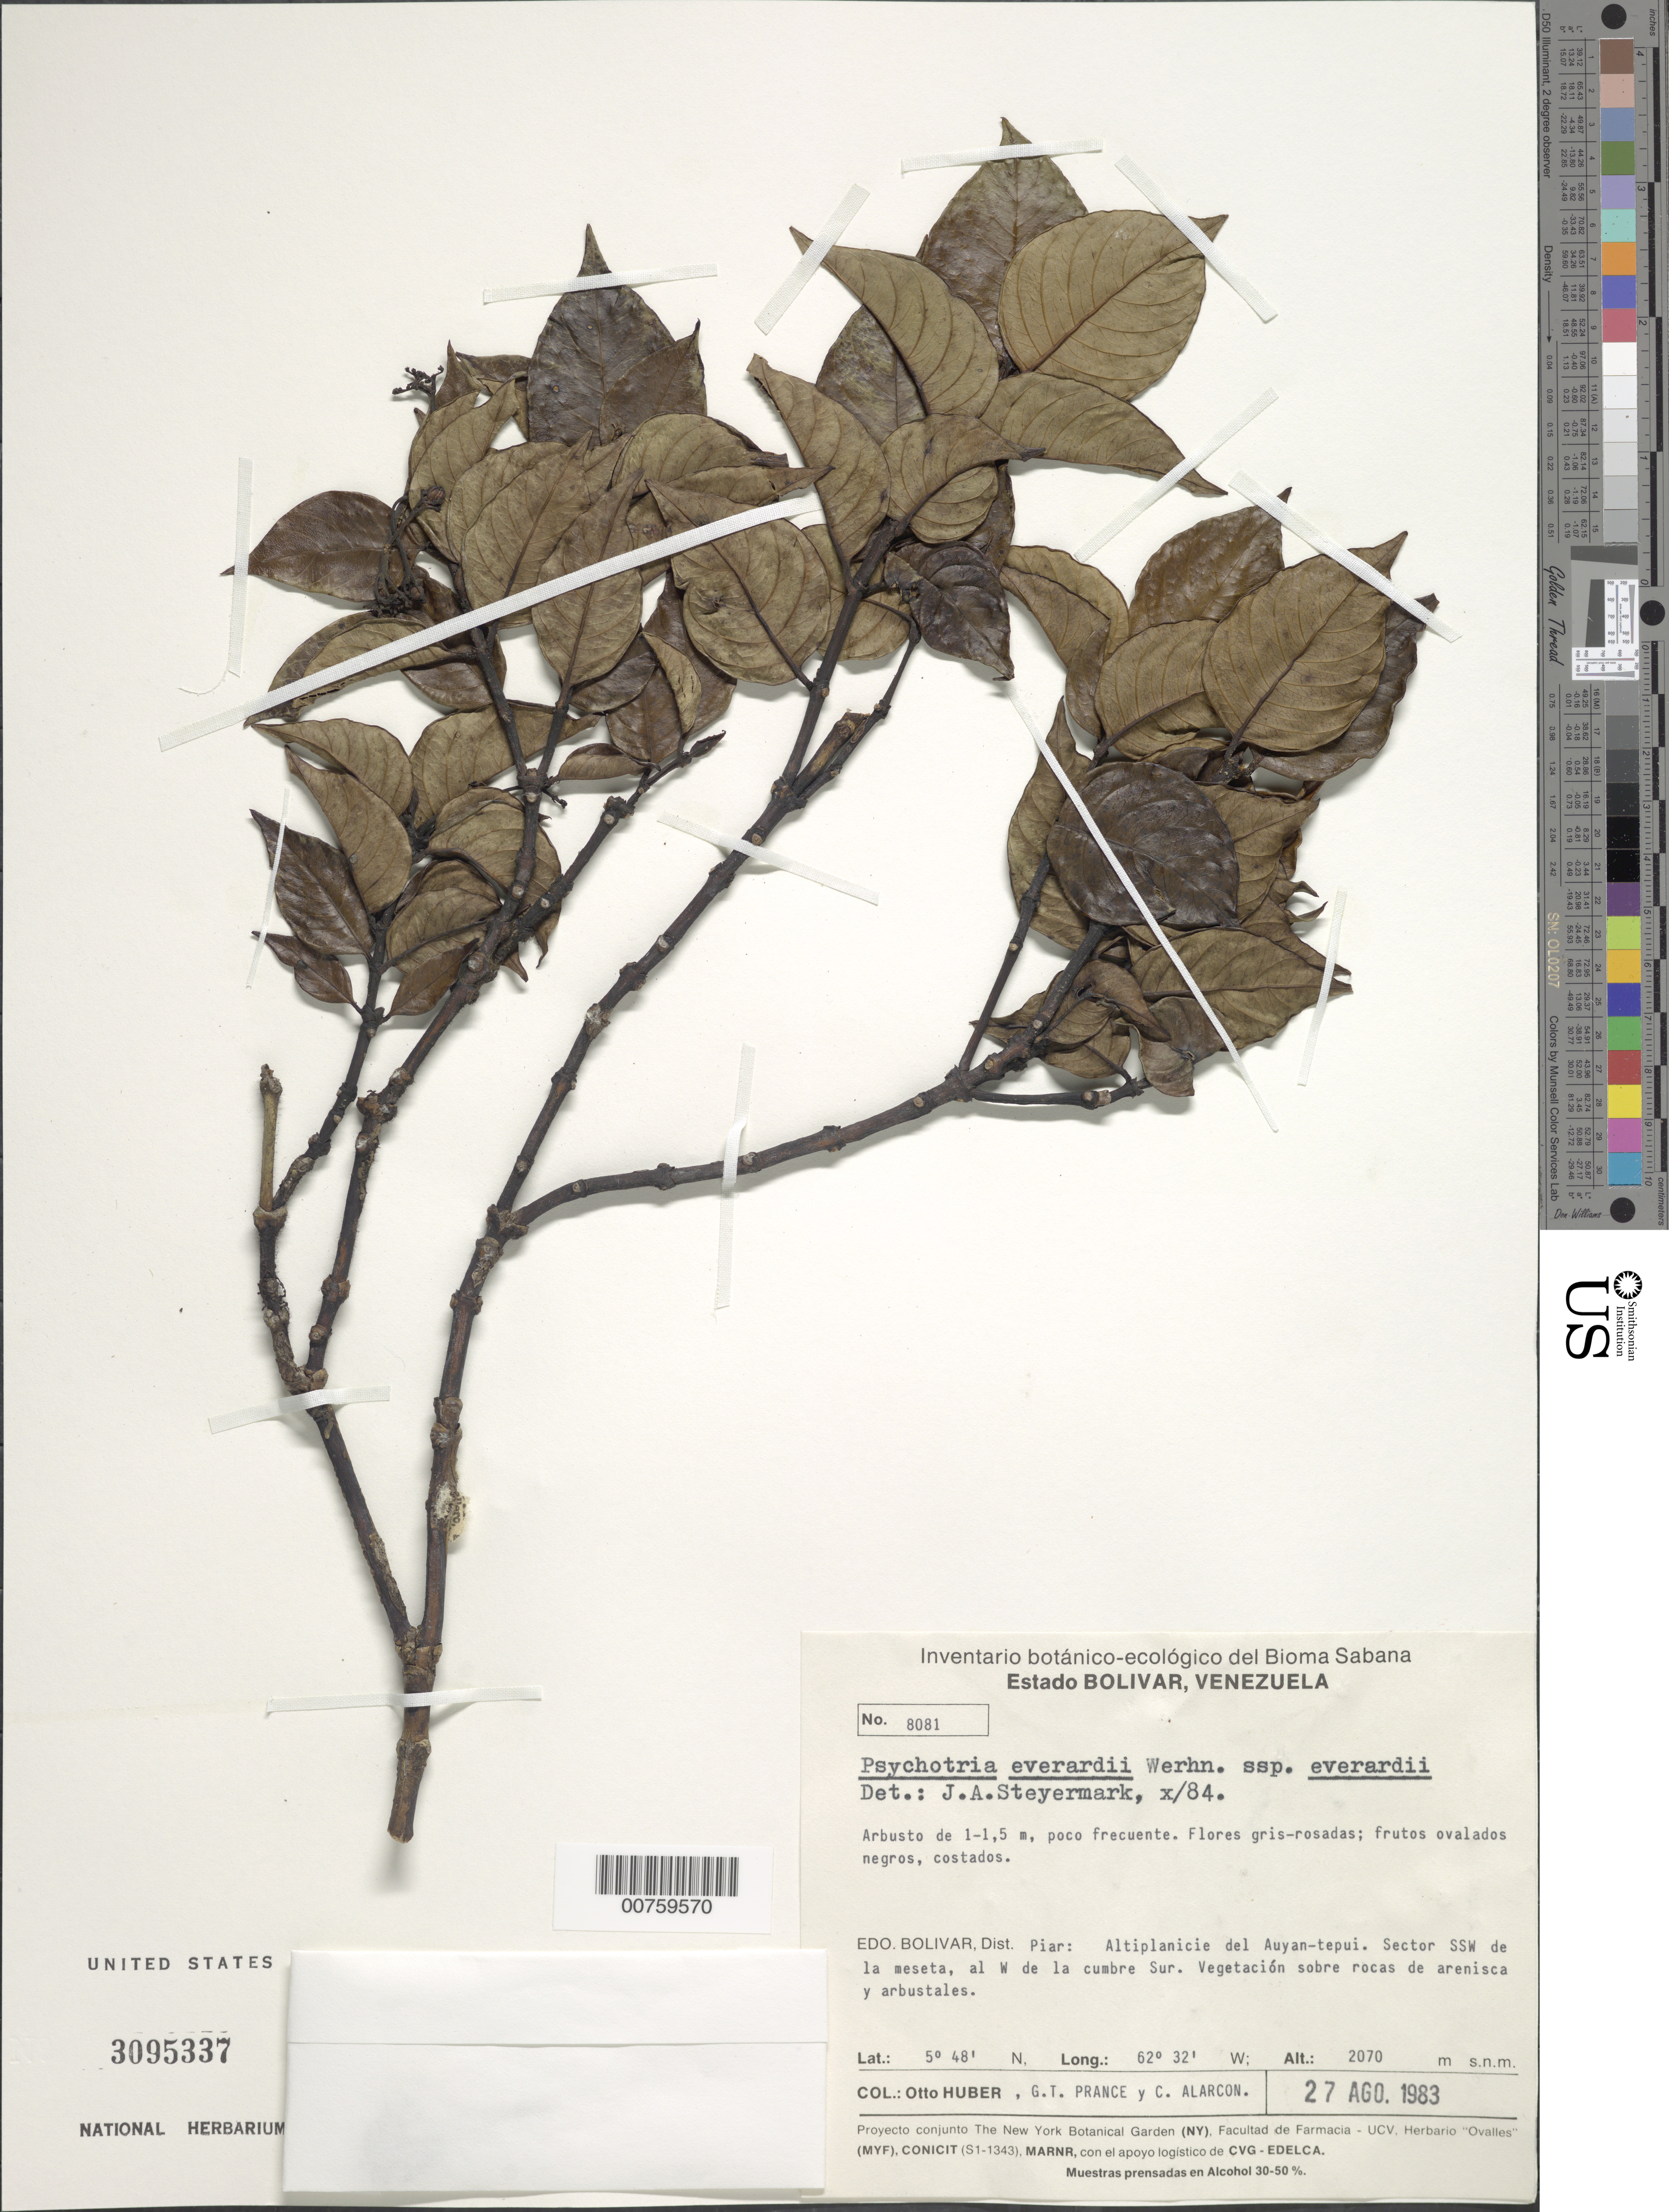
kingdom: Plantae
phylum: Tracheophyta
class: Magnoliopsida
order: Gentianales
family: Rubiaceae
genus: Psychotria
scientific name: Psychotria everardii subsp. everardii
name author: Wernham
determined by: Steyermark, Julian A., (VEN)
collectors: O. Huber, G. T. Prance & C. Alarcon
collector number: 8081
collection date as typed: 27-Aug-83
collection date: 1983-08-27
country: Venezuela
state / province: Bolívar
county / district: Piar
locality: Auyan-tepuí, sect. SSW de la meseta, al W de la cumbre sur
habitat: Meseta con vegetation sobre roca de arenisca y arbustales.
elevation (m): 2070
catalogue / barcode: US 3095337